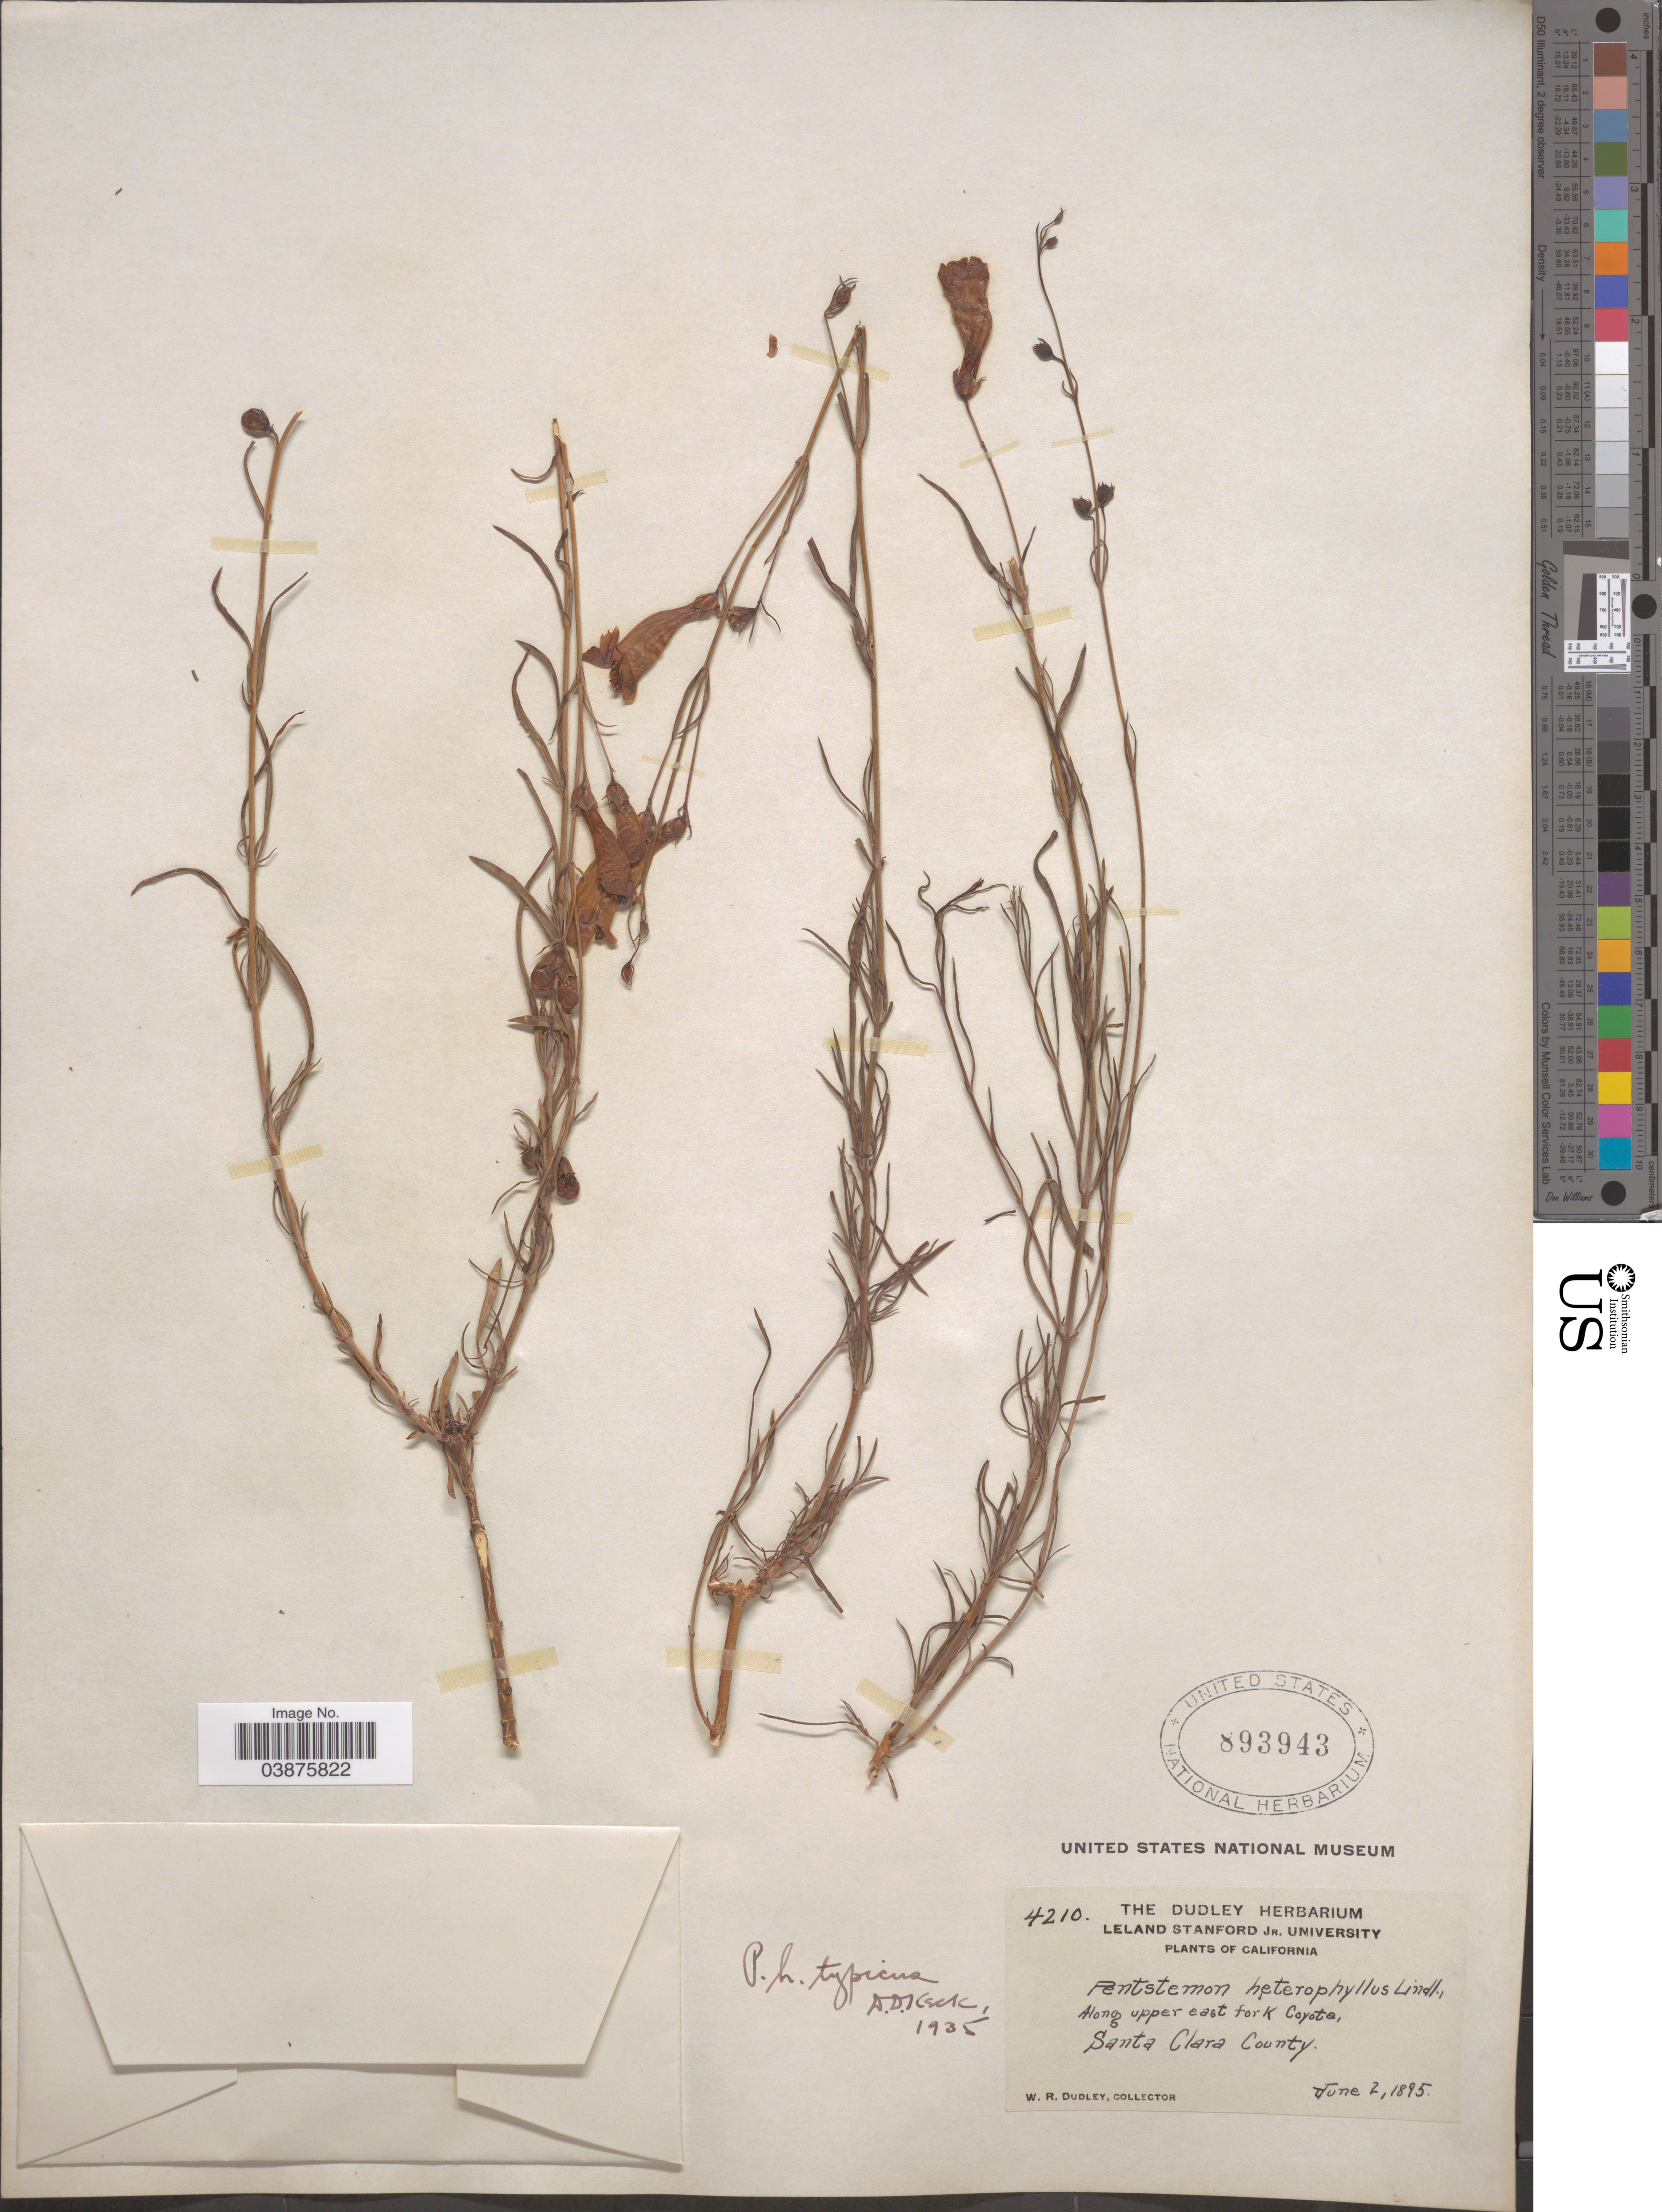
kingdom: Plantae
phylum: Tracheophyta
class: Magnoliopsida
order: Lamiales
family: Plantaginaceae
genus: Penstemon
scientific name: Penstemon heterophyllus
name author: Lindl.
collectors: W. Dudley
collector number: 4210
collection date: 1895-06-02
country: United States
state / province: California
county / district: Santa Clara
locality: Along upper east fork Coyota, Santa Clara County.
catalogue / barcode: US 893943